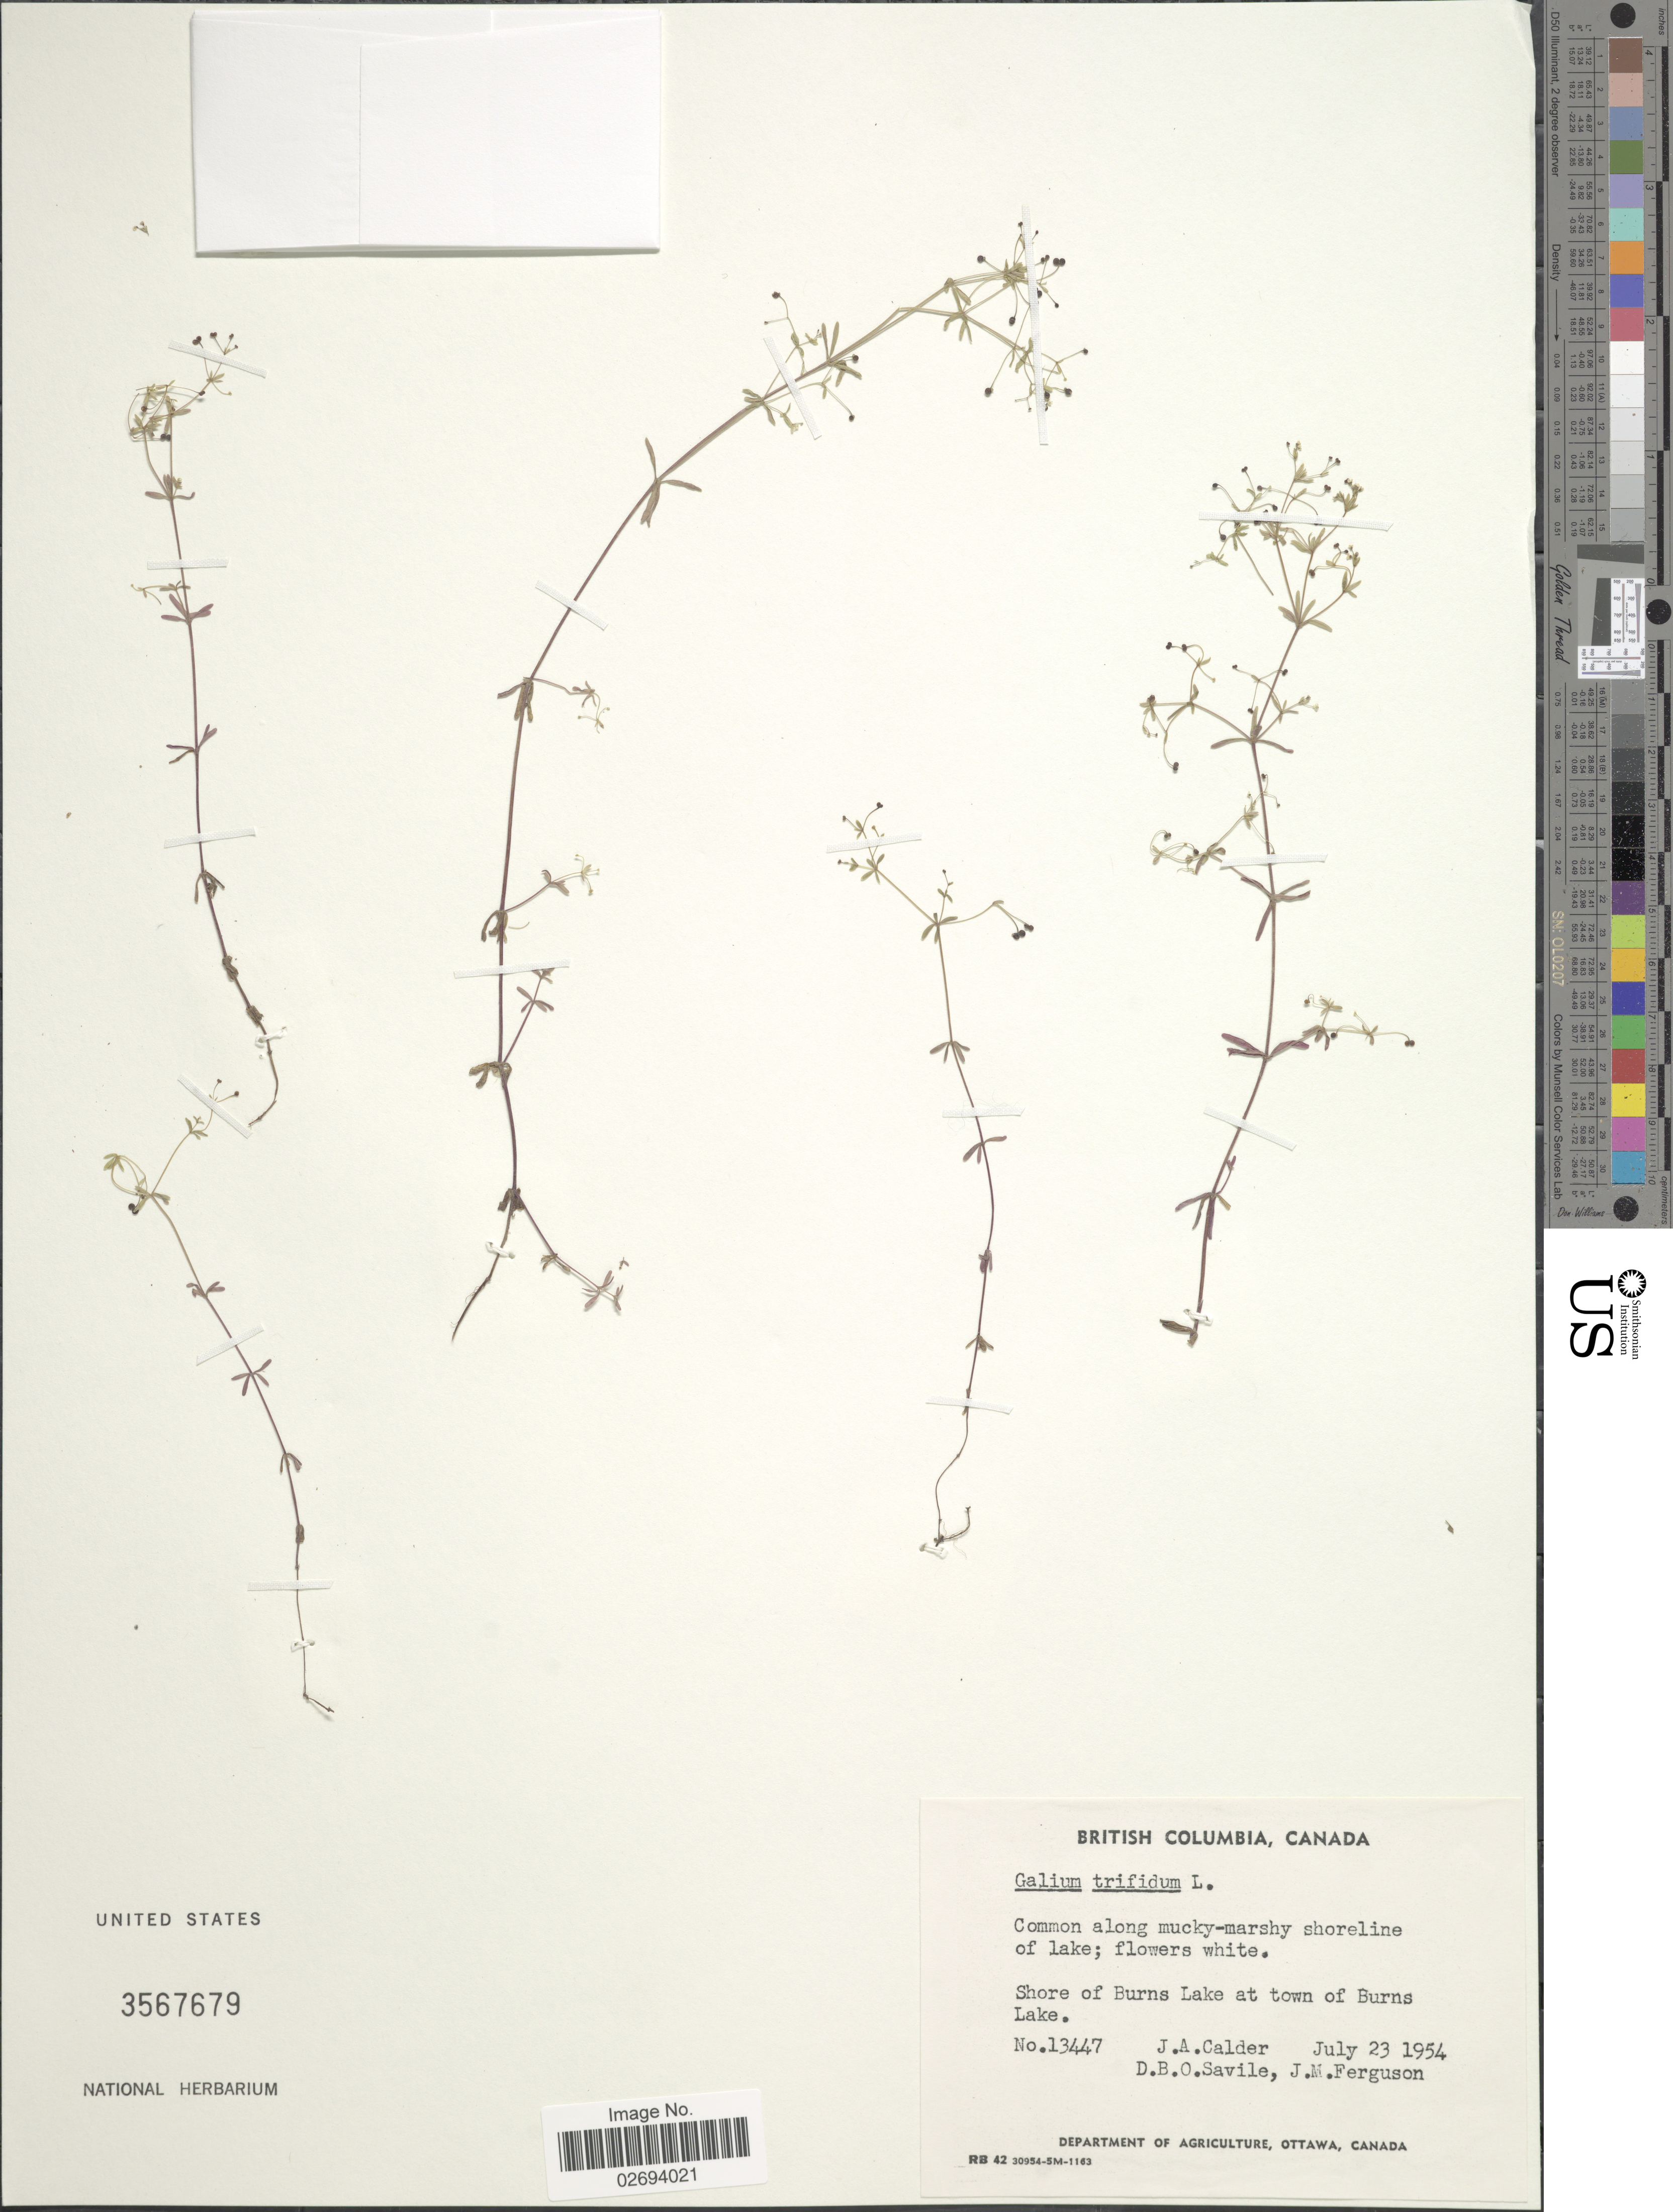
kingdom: Plantae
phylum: Tracheophyta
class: Magnoliopsida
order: Gentianales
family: Rubiaceae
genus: Galium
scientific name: Galium trifidum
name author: L.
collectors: J. A. Calder, D. Savile & J. M. Ferguson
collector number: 13447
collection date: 1954-07-23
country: Canada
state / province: British Columbia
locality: Shore of Burns Lake at town of Burns Lake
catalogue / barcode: US 3567679